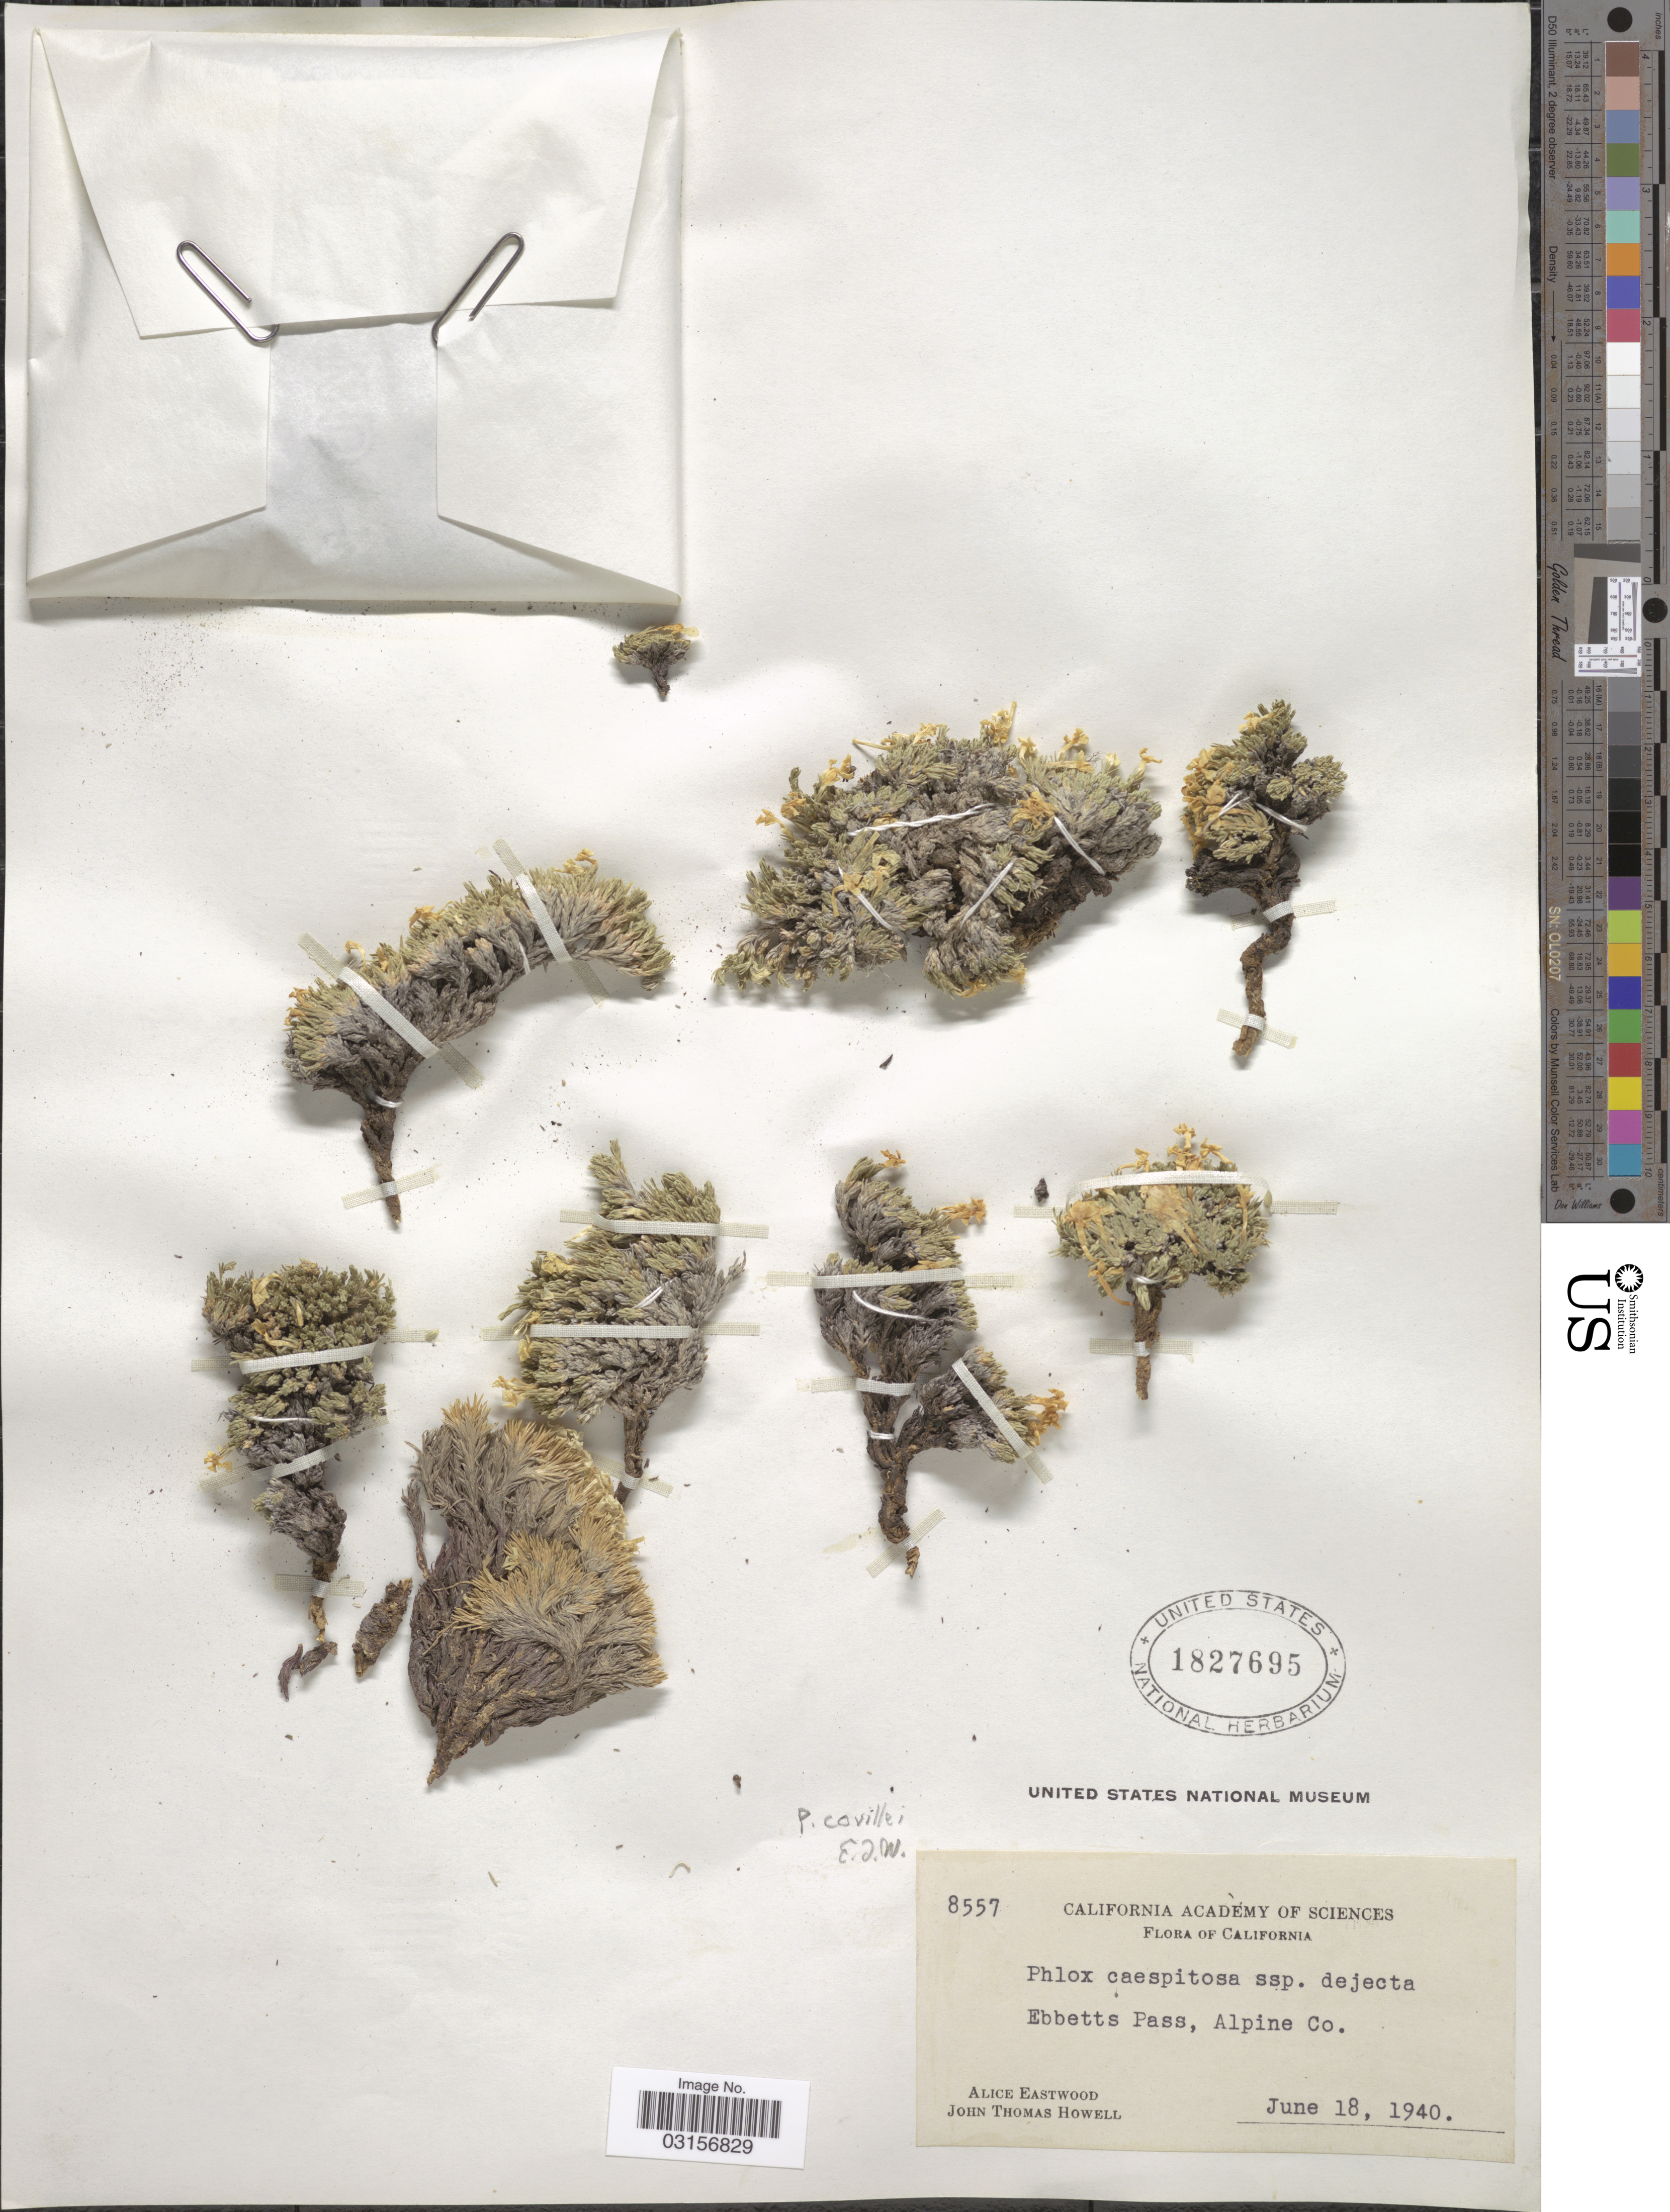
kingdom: Plantae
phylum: Tracheophyta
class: Magnoliopsida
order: Ericales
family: Polemoniaceae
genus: Phlox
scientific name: Phlox condensata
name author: (A. Gray) E.E. Nelson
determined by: Mayfield, M. H.; Ferguson, C. J.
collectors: A. Eastwood & J. T. Howell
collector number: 8557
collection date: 1940-06-18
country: United States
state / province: California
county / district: Alpine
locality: Ebbetts Pass, Alpine Co.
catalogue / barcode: US 1827695